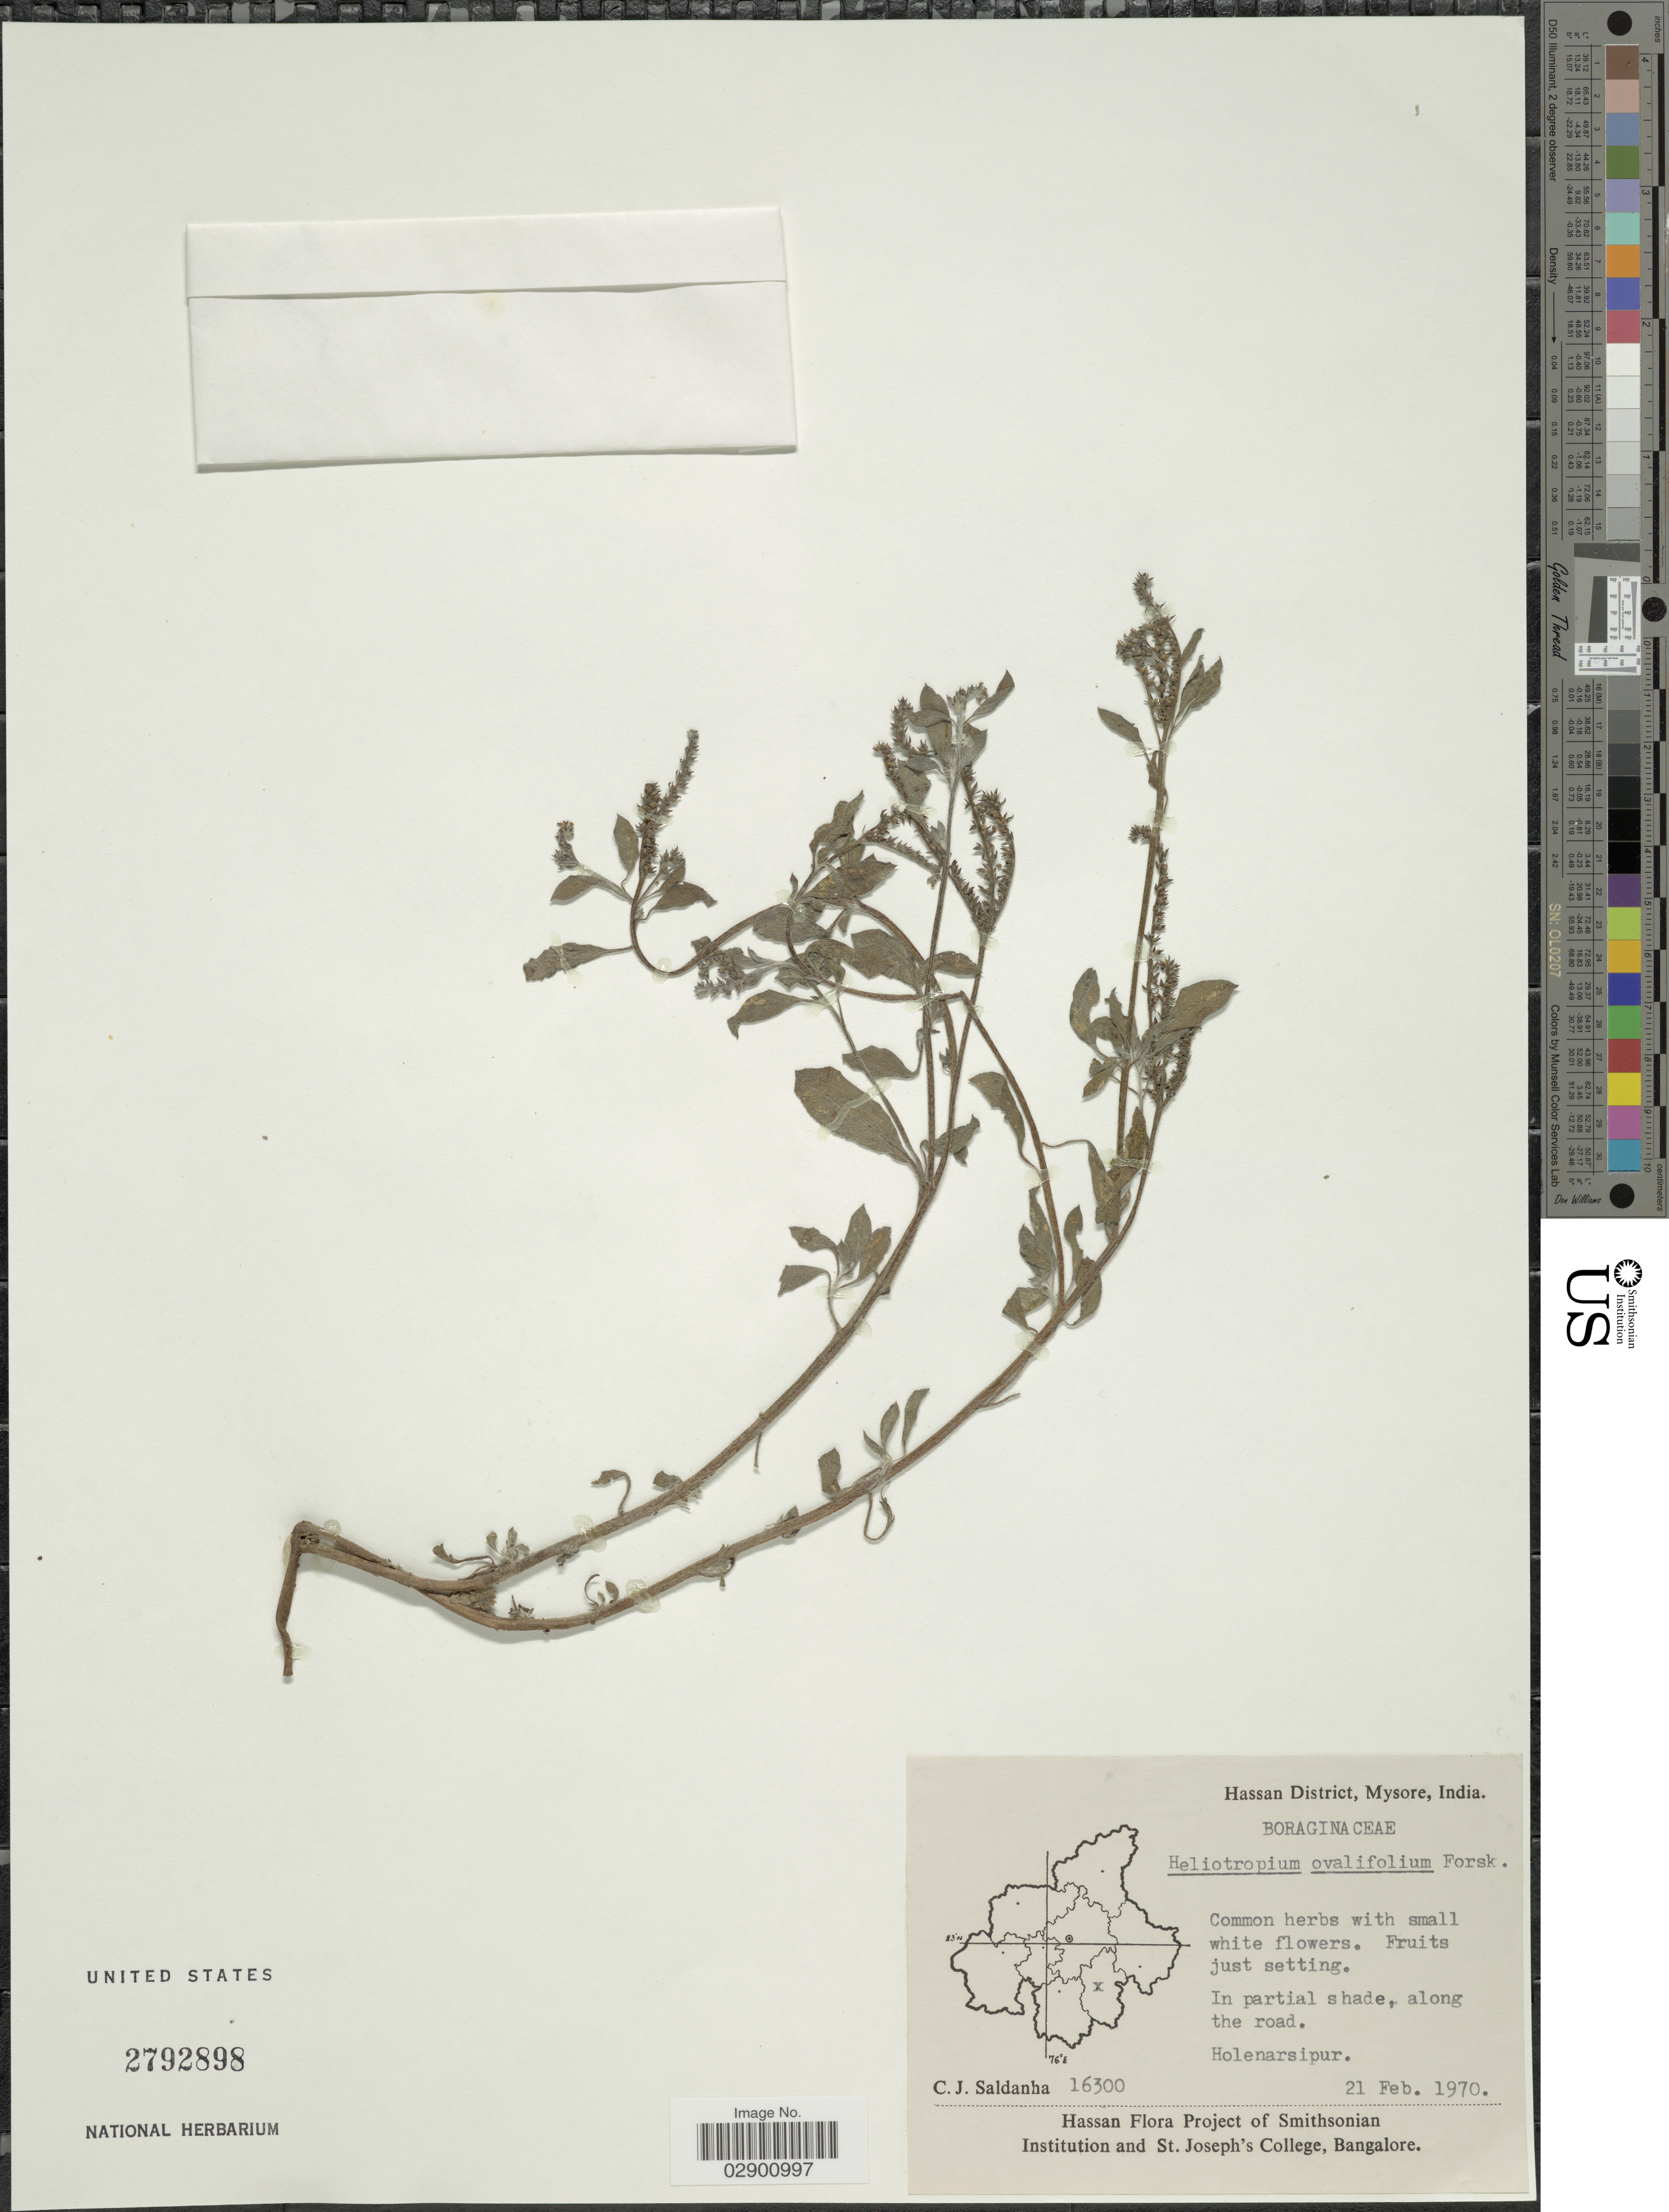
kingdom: Plantae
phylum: Tracheophyta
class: Magnoliopsida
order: Boraginales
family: Heliotropiaceae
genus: Heliotropium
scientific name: Heliotropium ovalifolium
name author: Forssk.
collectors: C. J. Saldanha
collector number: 16300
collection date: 1970-02-21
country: India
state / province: Karnataka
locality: Hassan District, Mysore. In partial shade, along the road. Holenarsipur.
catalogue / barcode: US 2792898